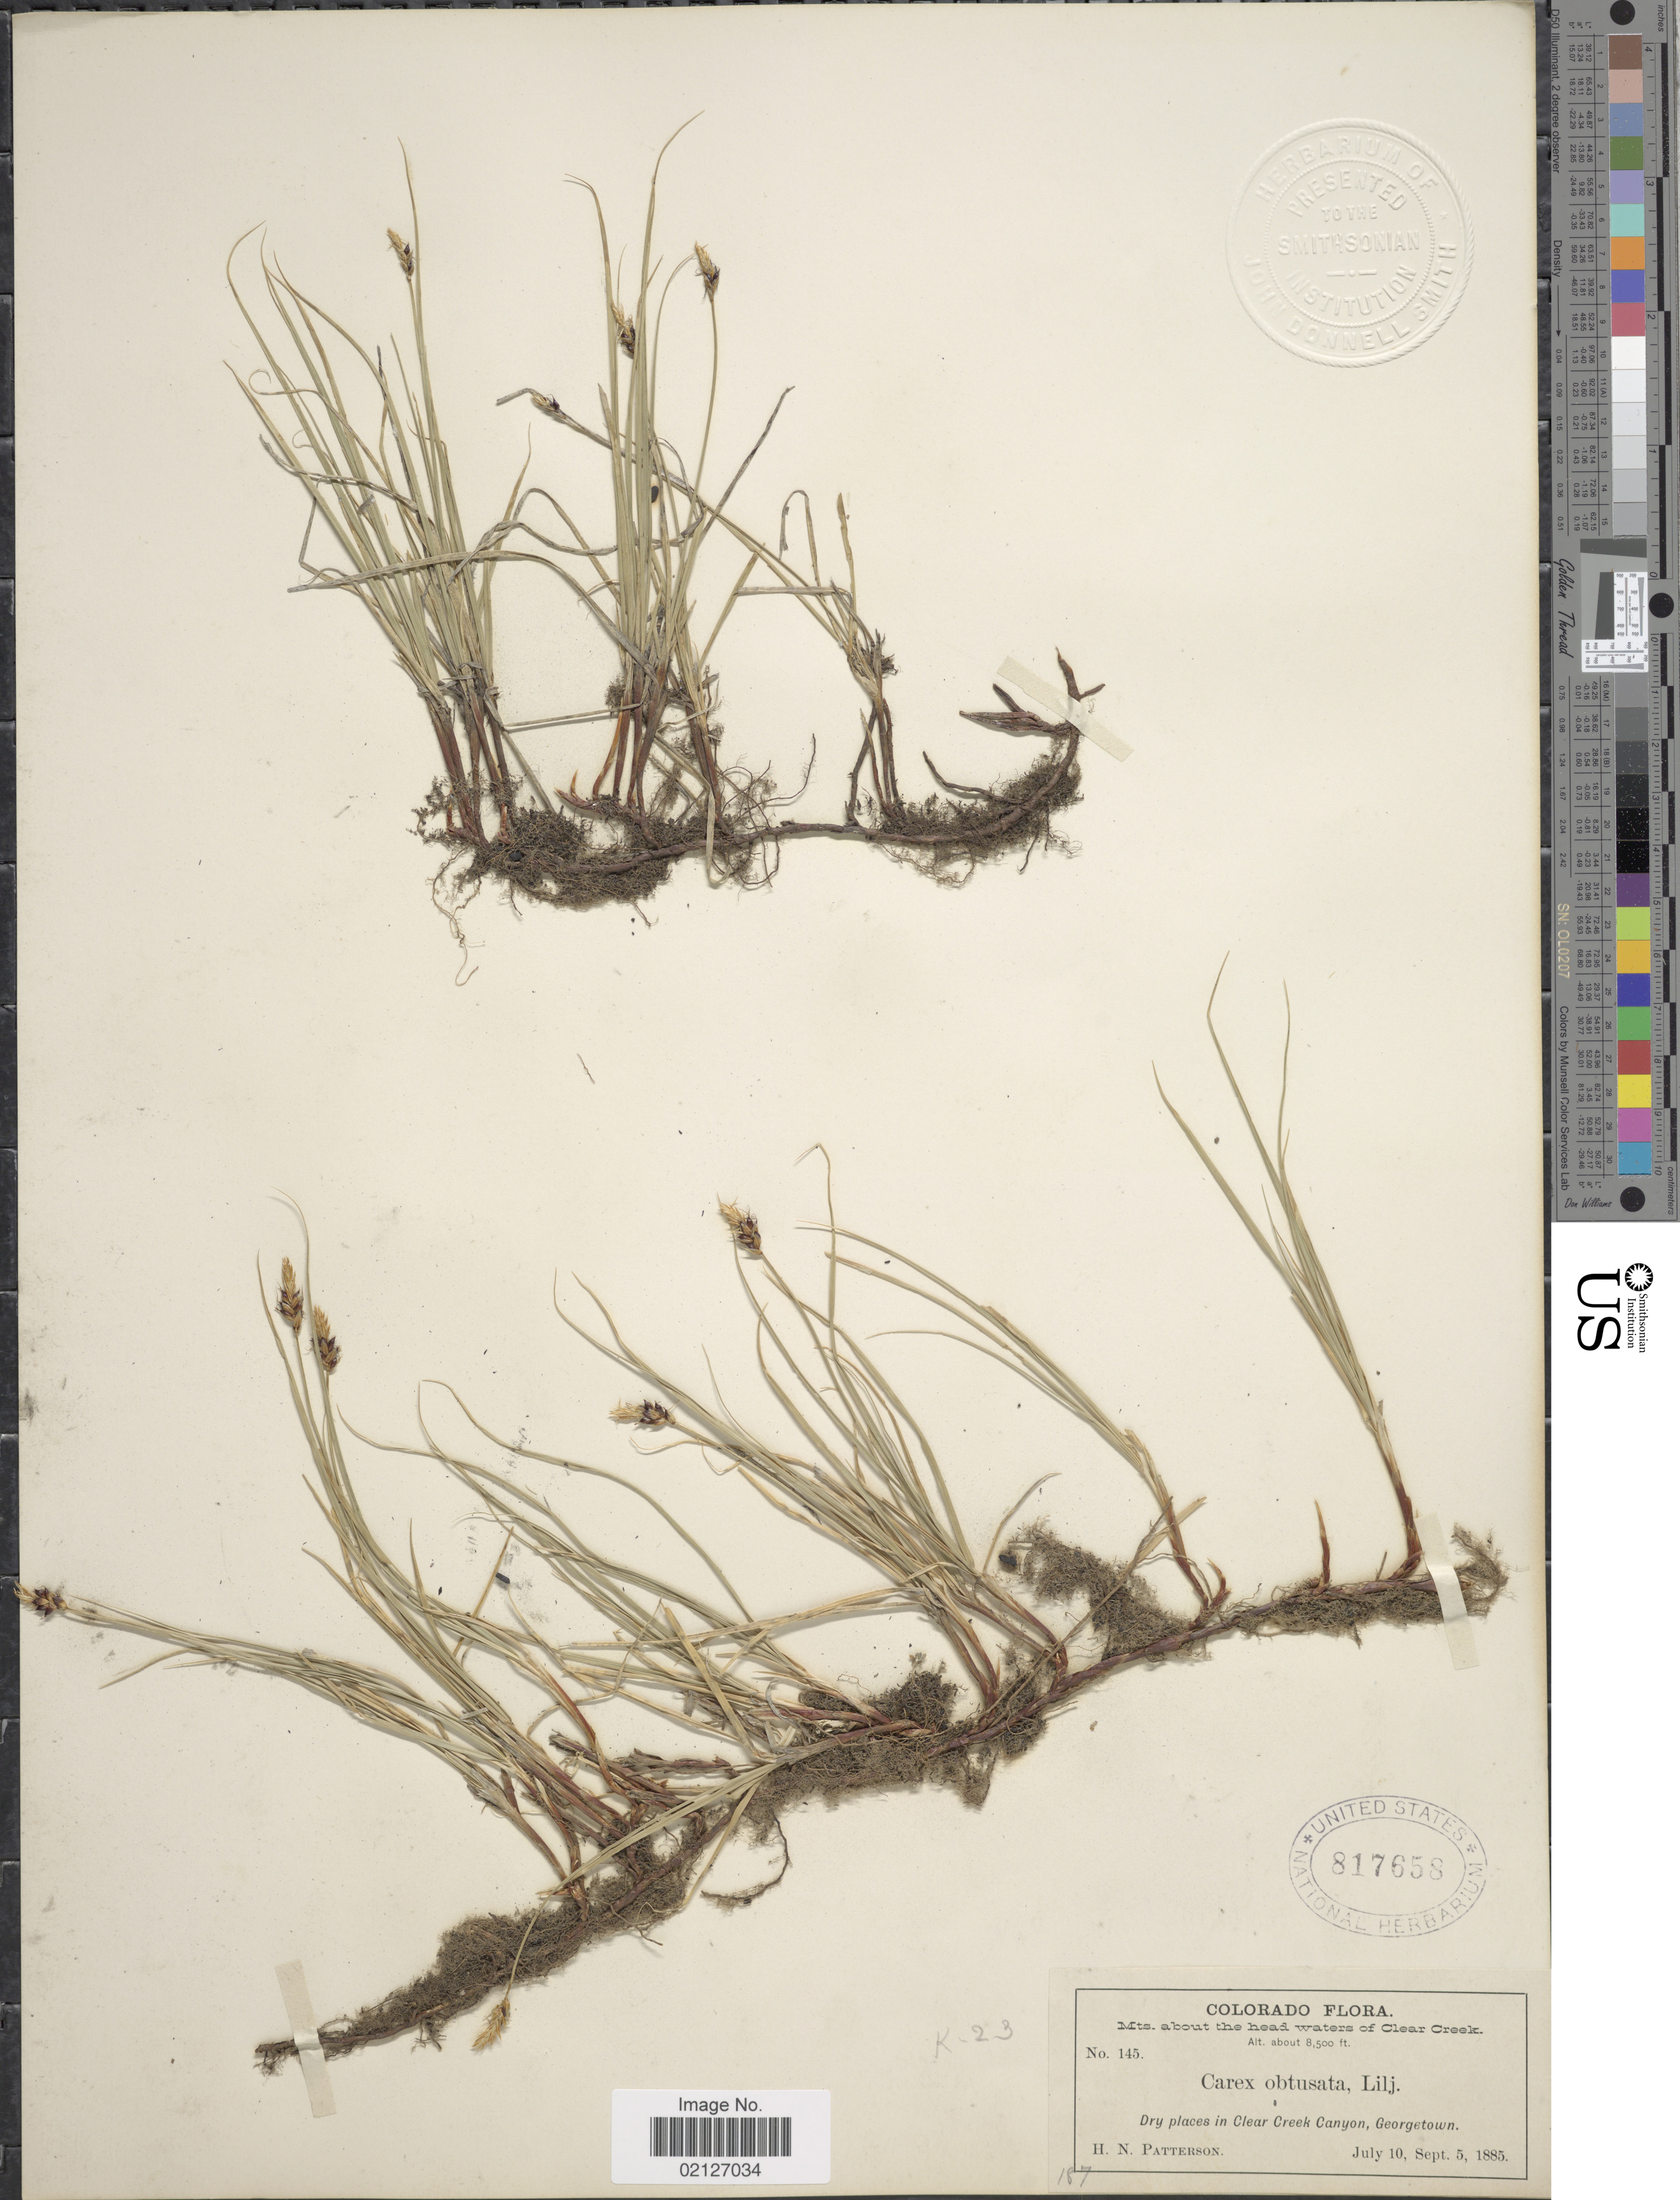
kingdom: Plantae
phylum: Tracheophyta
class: Liliopsida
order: Poales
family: Cyperaceae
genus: Carex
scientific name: Carex obtusata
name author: Lilj.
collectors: H. N. Patterson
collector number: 145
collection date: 1885-07-10/1885-09-05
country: United States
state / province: Colorado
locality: Mts. about the head waters of Clear Creek, dry places in Clear Creek Canyon, Georgetown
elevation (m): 2591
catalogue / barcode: US 817658